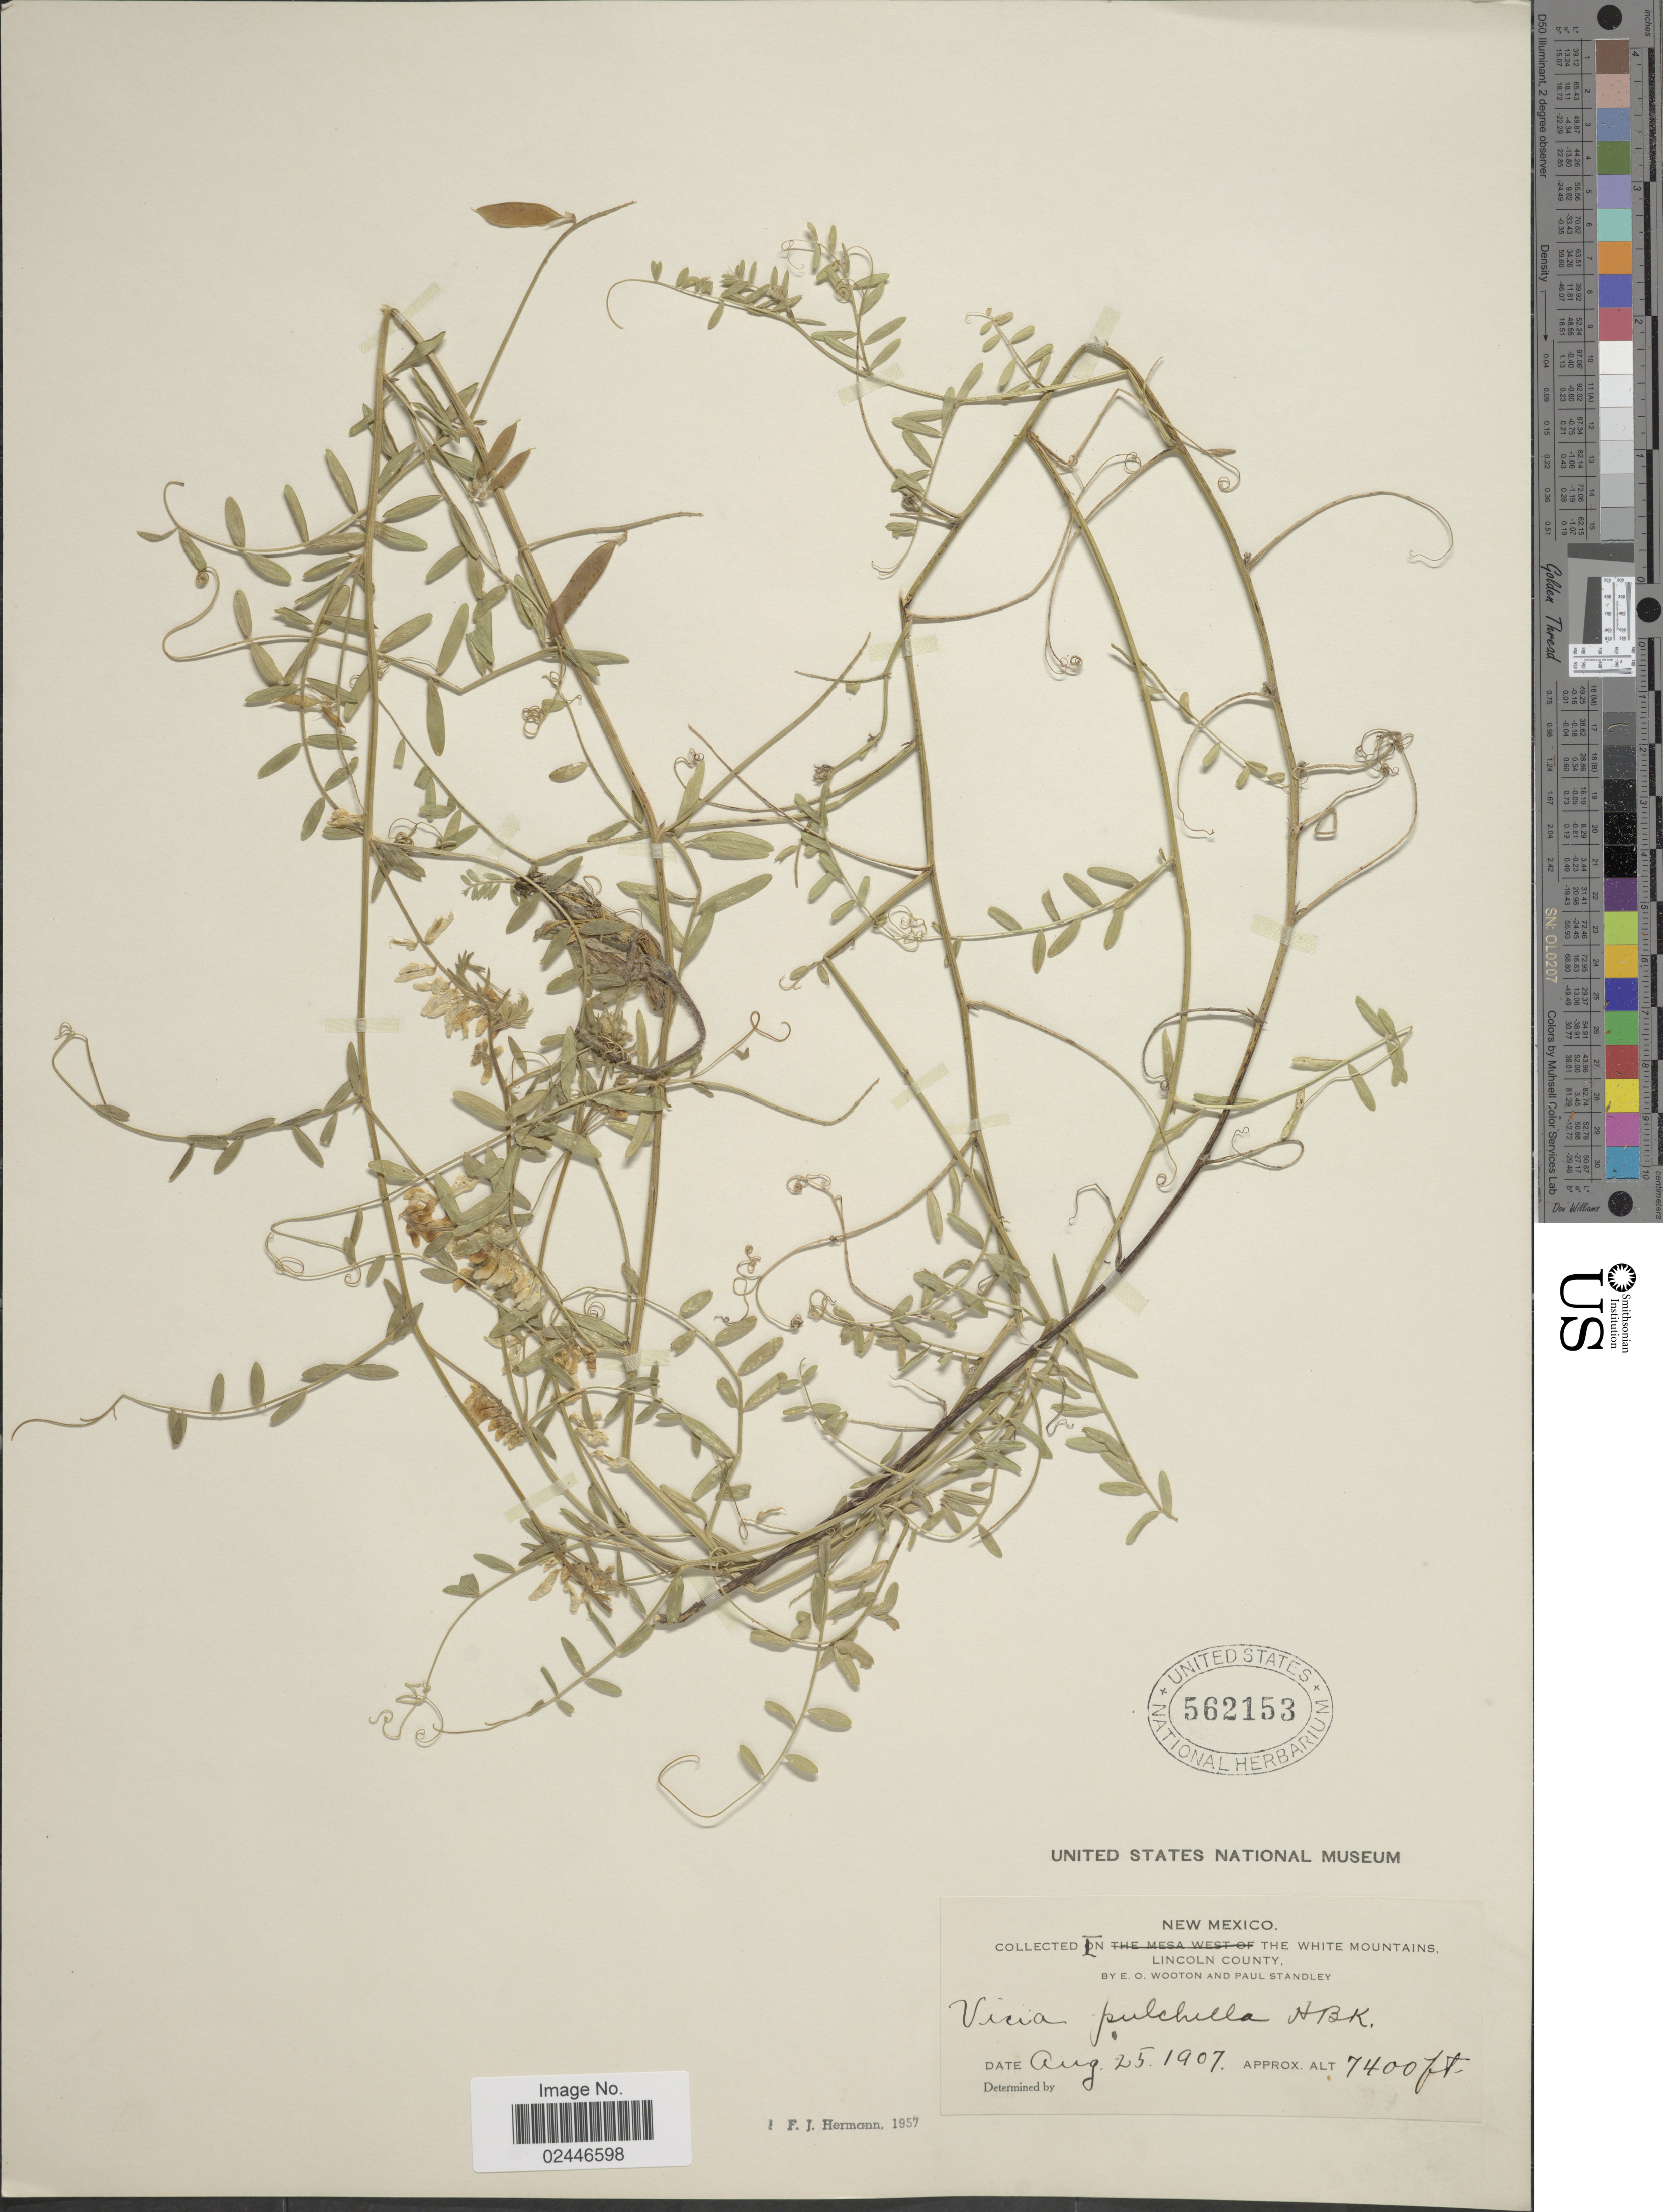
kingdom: Plantae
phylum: Tracheophyta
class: Magnoliopsida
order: Fabales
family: Fabaceae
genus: Vicia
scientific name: Vicia pulchella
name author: Kunth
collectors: E. O. Wooton & P. C. Standley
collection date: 1907-08-25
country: United States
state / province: New Mexico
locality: White Mountains, Lincoln County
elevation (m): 2256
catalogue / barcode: US 562153